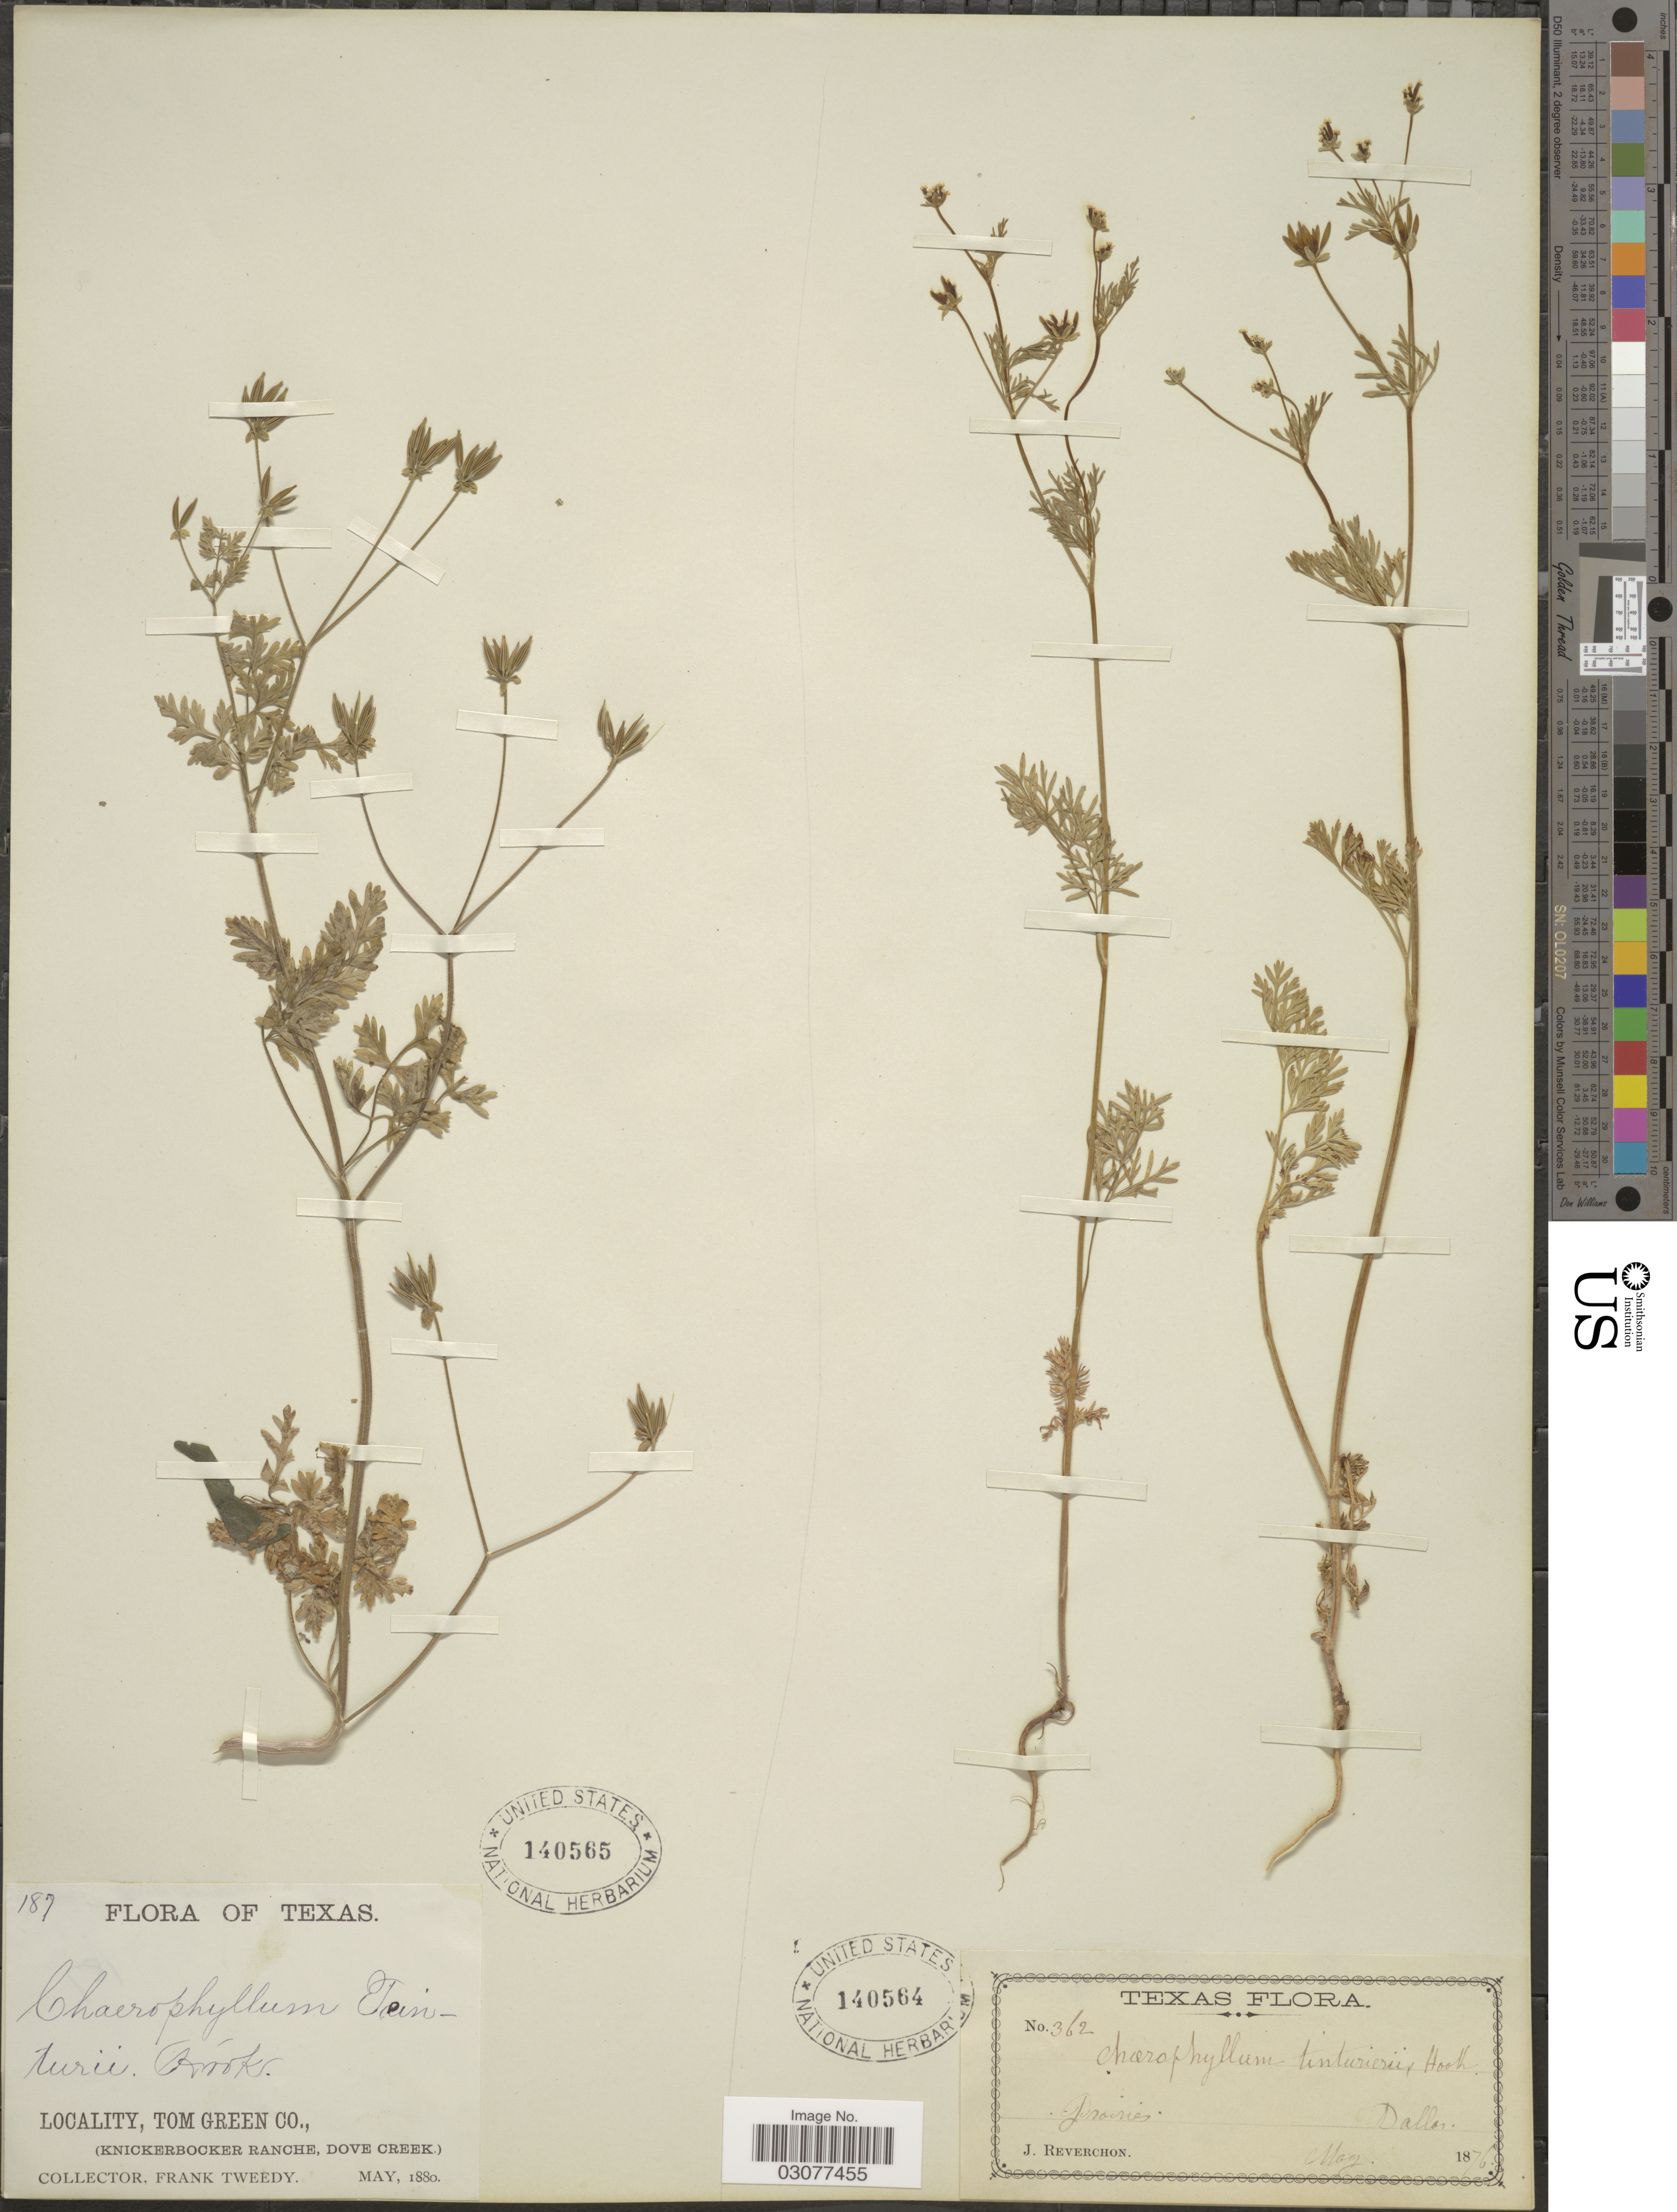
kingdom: Plantae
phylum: Tracheophyta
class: Magnoliopsida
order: Apiales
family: Apiaceae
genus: Chaerophyllum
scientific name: Chaerophyllum tainturieri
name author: Hook.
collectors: F. Tweedy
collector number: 187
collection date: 1880-05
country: United States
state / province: Texas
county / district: Tom Green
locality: Tom Green Co., (Knickerbocker Ranche, Dove Creek).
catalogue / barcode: US 140565-2